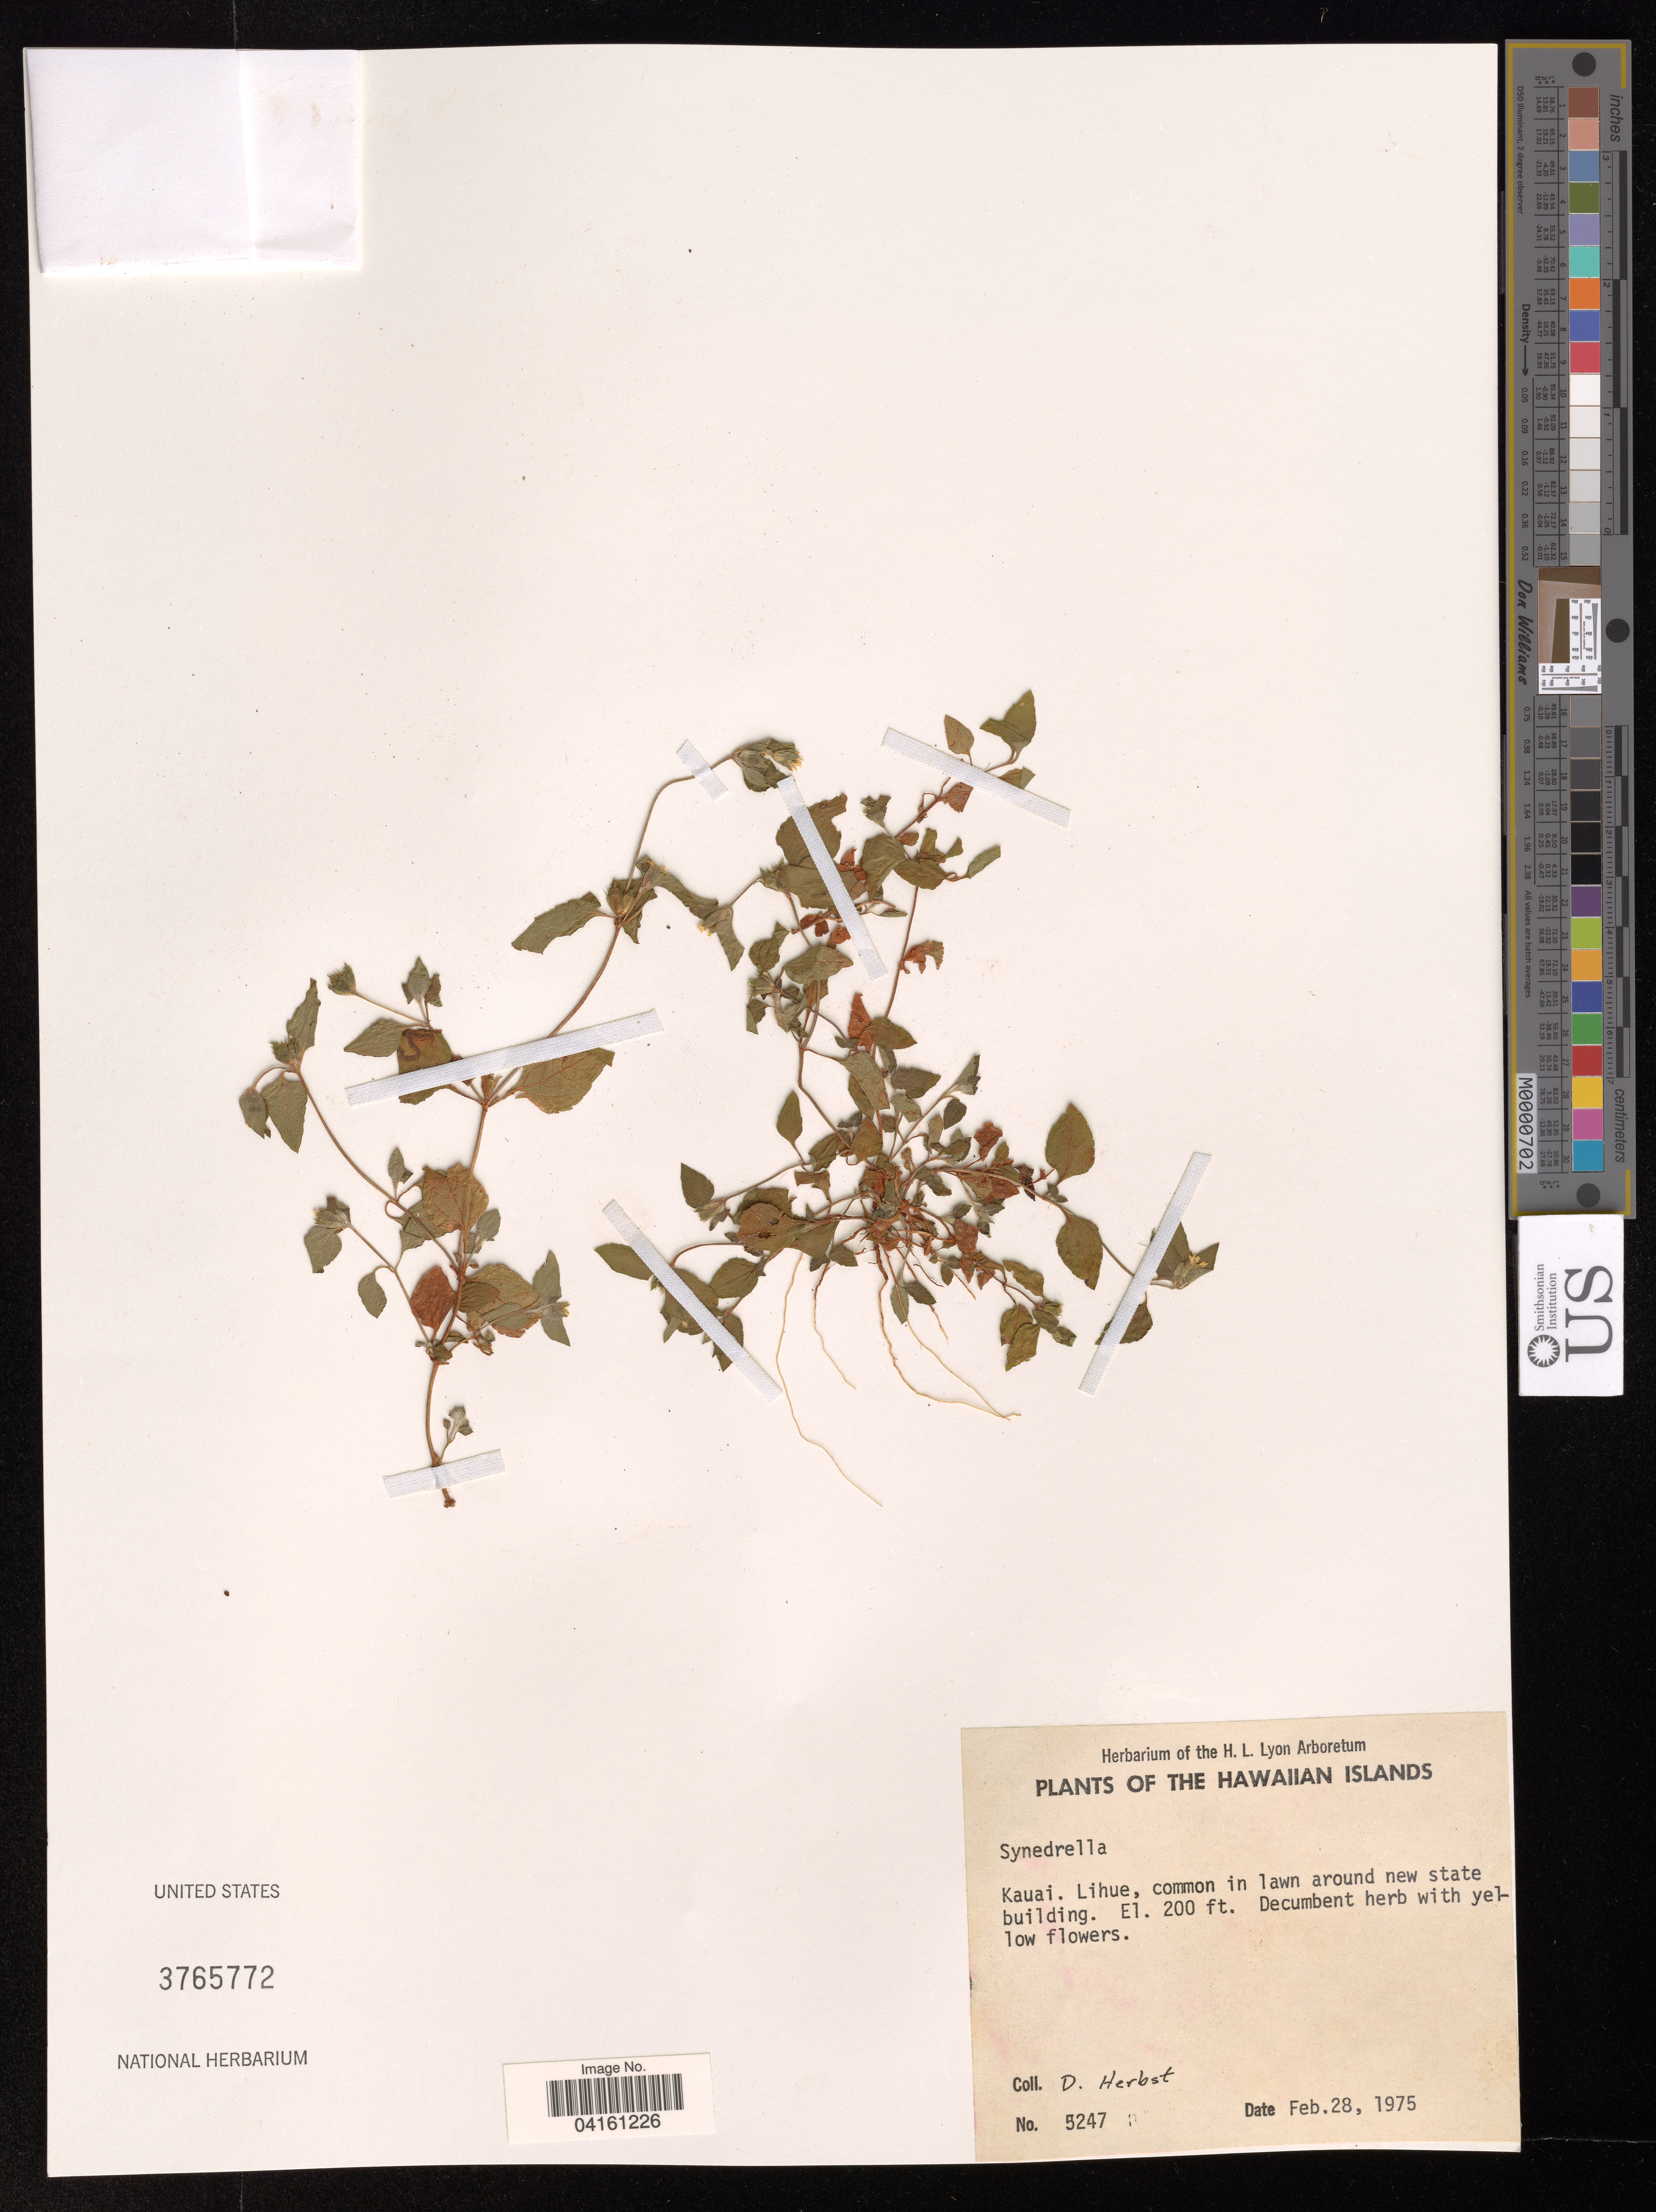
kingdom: Plantae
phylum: Tracheophyta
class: Magnoliopsida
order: Asterales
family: Asteraceae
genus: Calyptocarpus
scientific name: Calyptocarpus vialis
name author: Less.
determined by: Herbst, D. R.; Sohmer, S. H.; Wagner, W. L.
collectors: D. Herbst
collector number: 5247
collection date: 1975-02-28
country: United States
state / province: Hawaii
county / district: Kauai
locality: Kauai. Lihue, common in lawn around new state building.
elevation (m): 61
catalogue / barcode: US 3765772